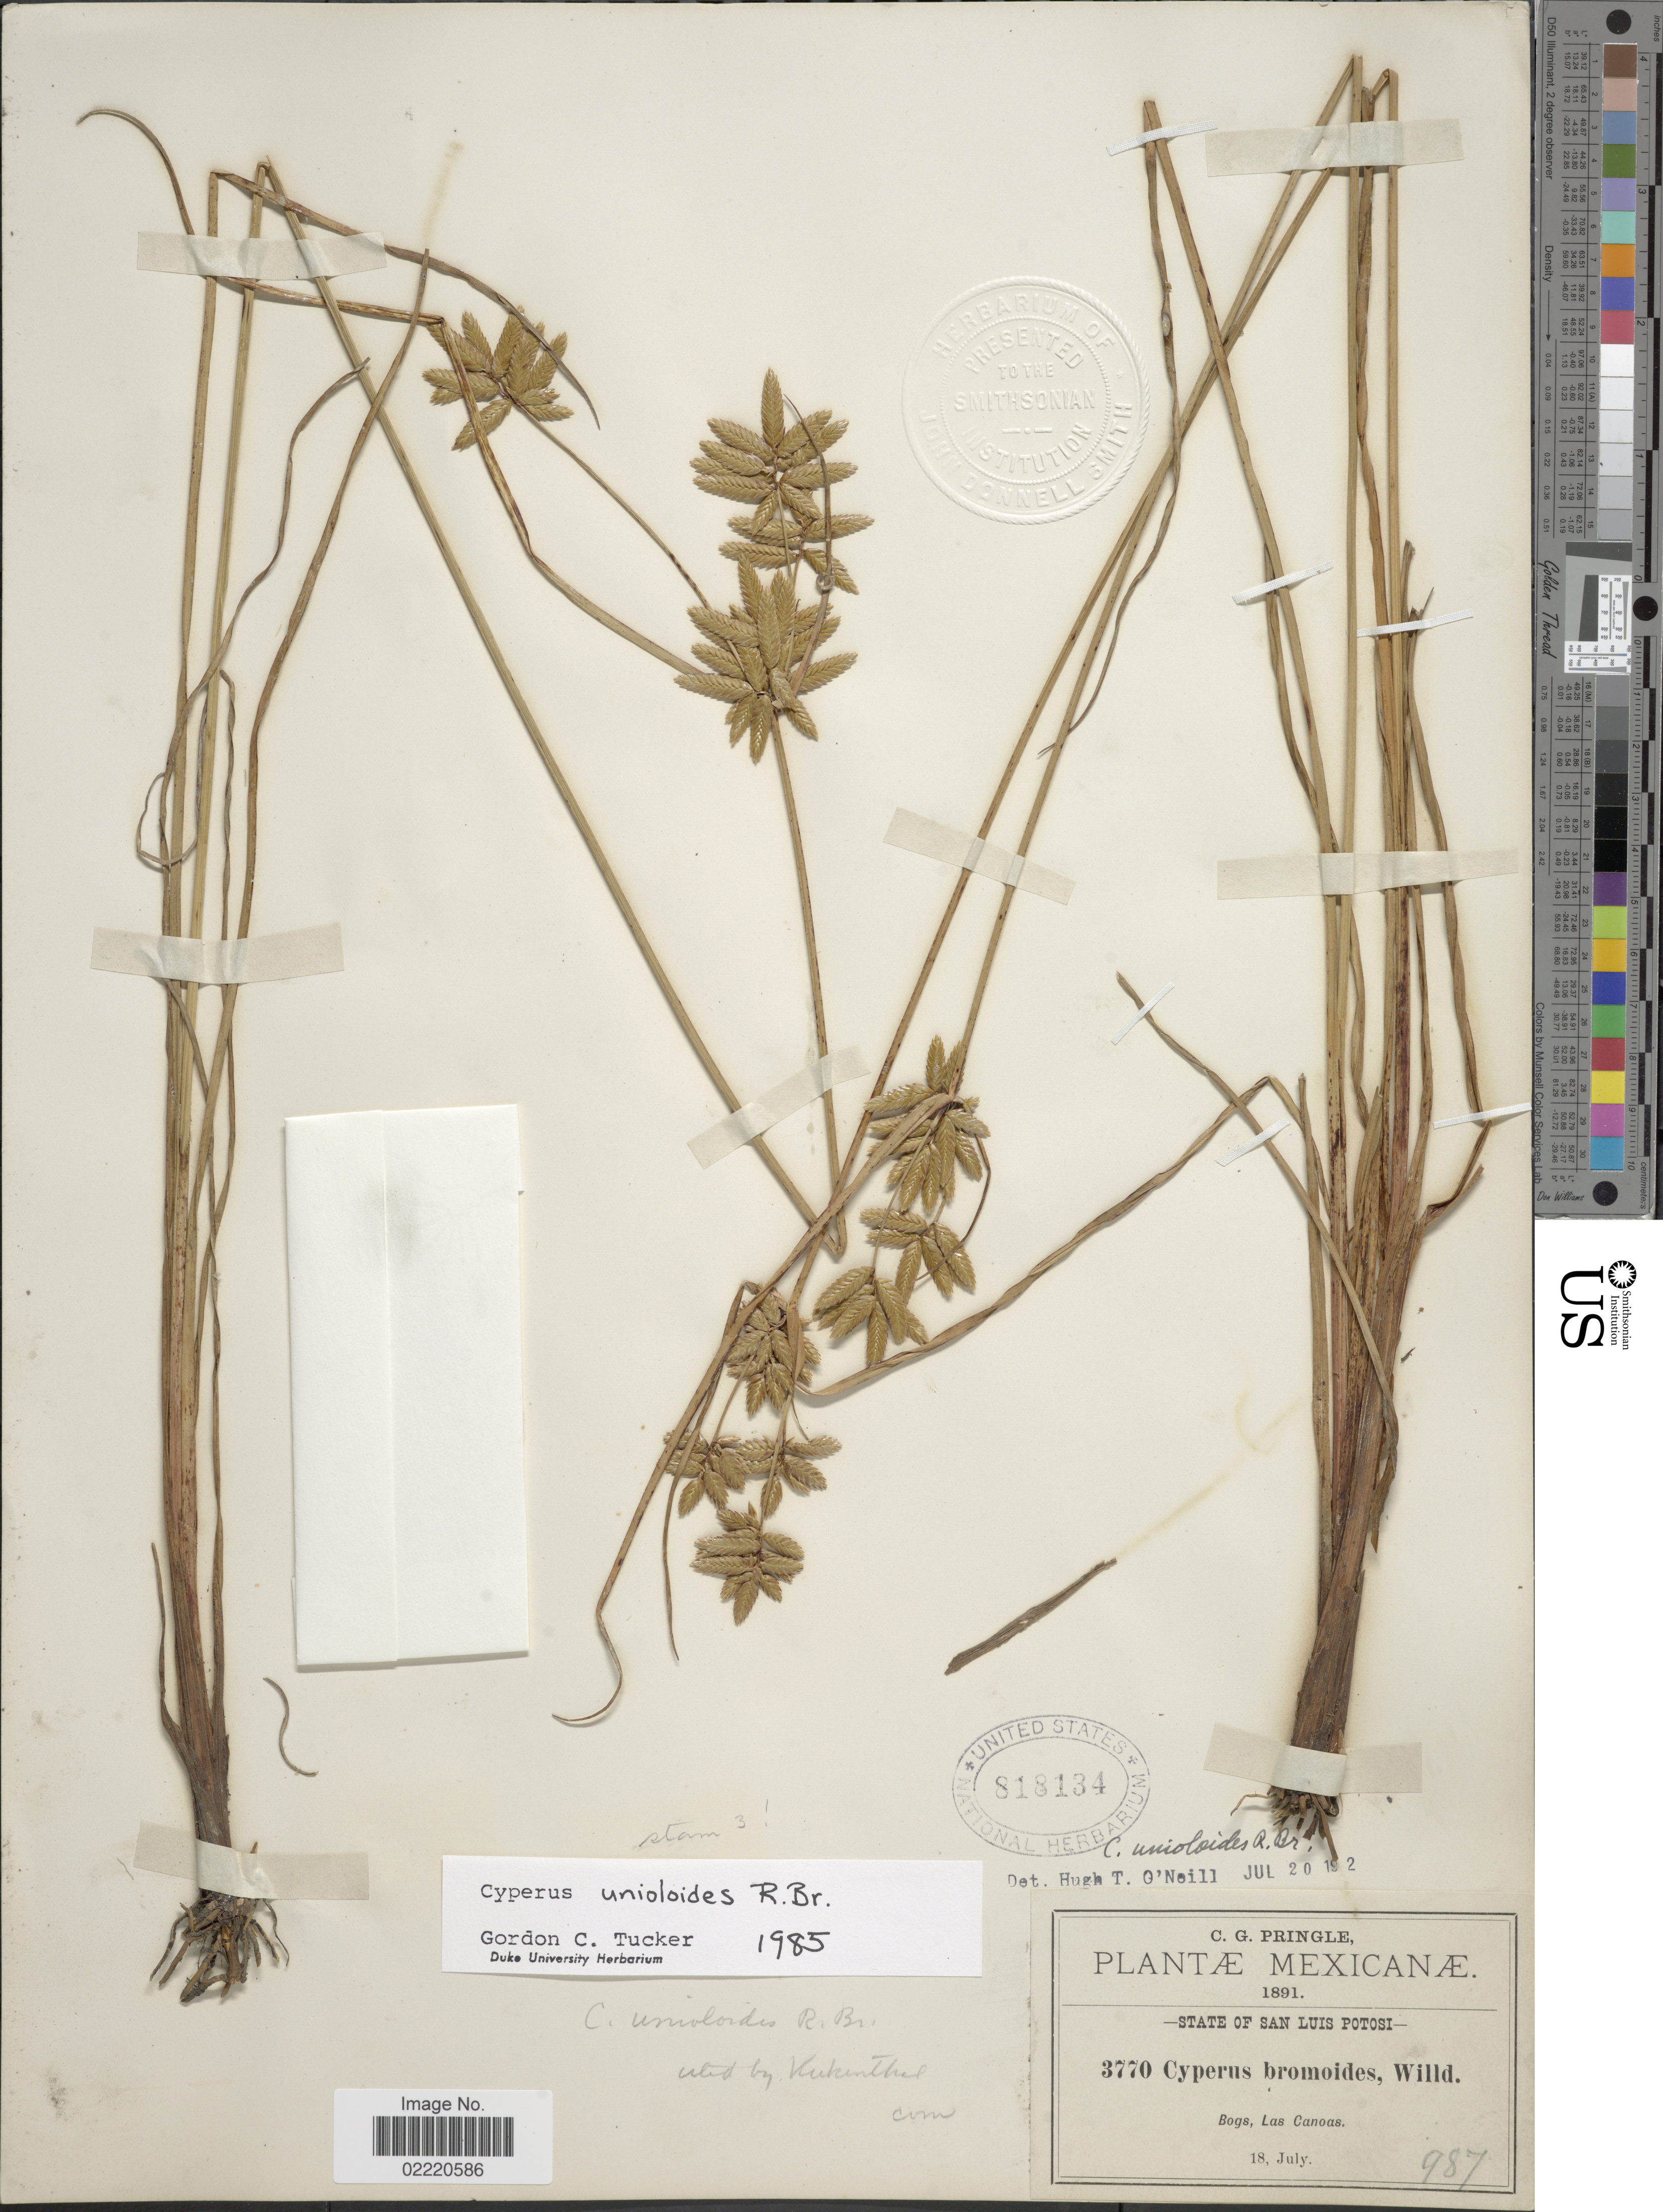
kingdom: Plantae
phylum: Tracheophyta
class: Liliopsida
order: Poales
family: Cyperaceae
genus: Cyperus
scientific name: Cyperus unioloides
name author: R. Br.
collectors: C. G. Pringle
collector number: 3770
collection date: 1891-07-18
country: Mexico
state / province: San Luis Potosí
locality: Bogs, Las Canas.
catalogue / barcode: US 818134